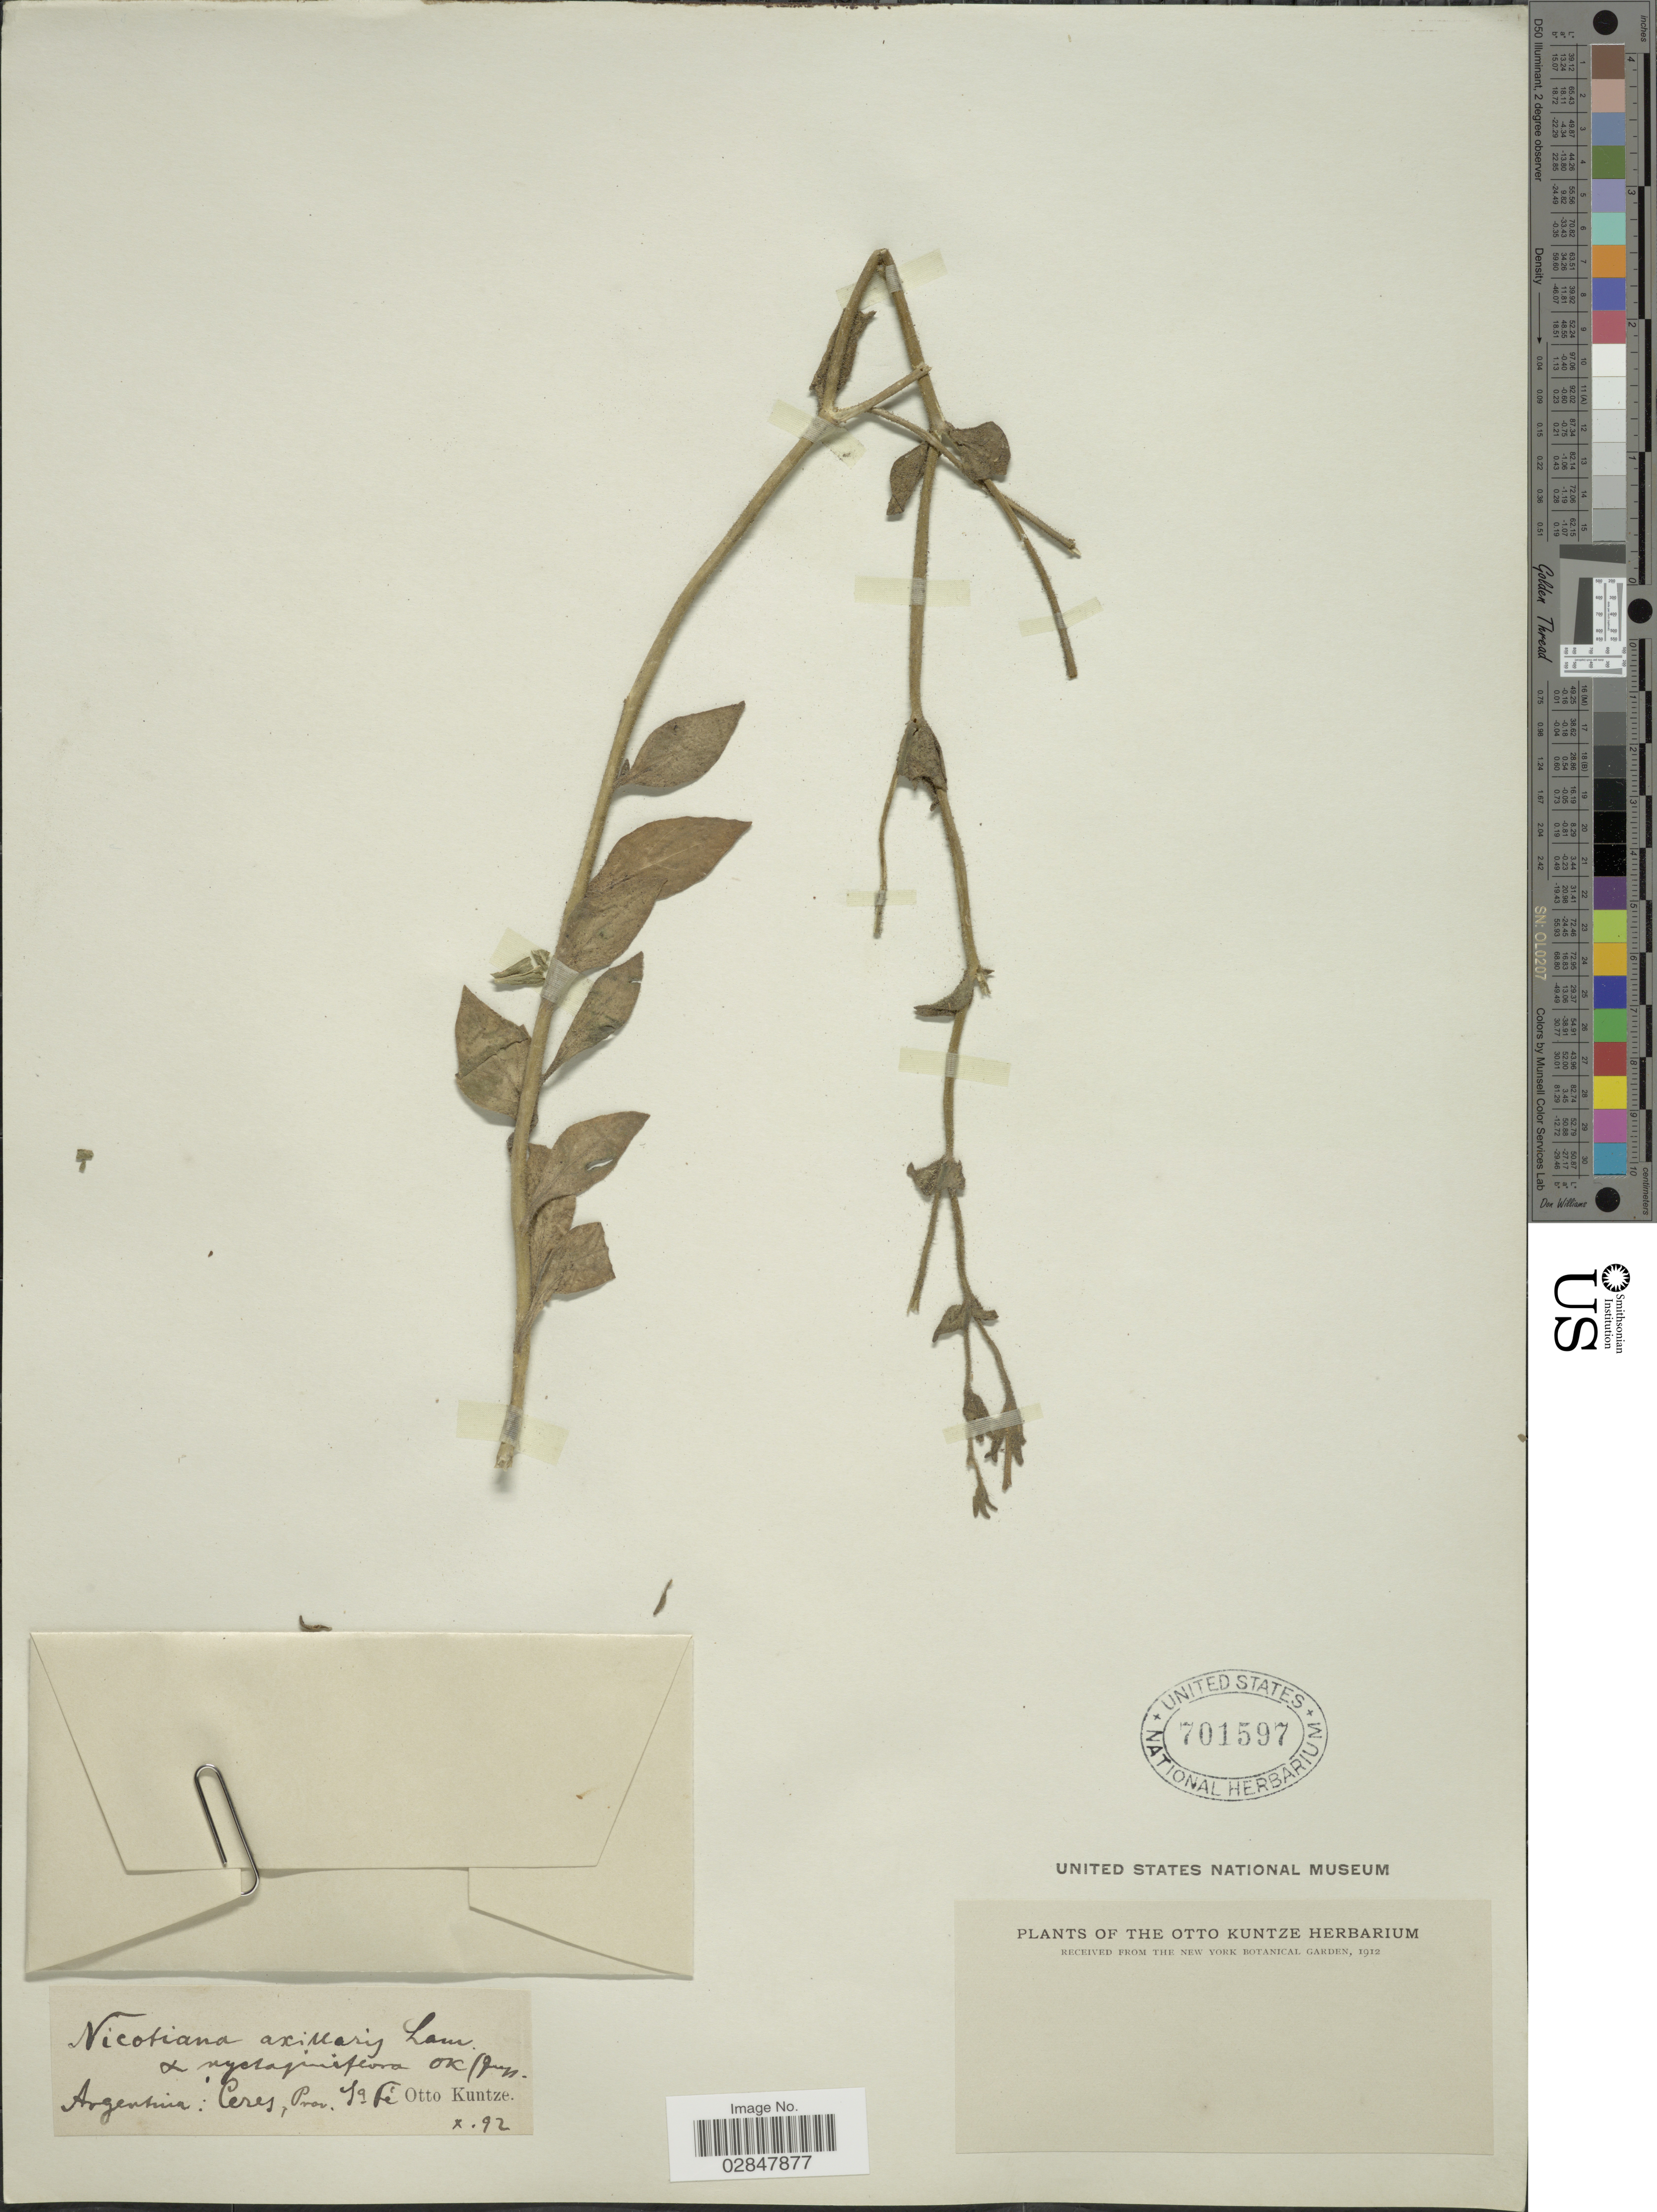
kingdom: Plantae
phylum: Tracheophyta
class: Magnoliopsida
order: Solanales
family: Solanaceae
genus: Petunia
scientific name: Petunia axillaris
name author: (Lam.) Britton, Stearns & Poggenb.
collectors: C.E.O. Kuntze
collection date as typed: Transcribed d/m/y: /10/92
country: Argentina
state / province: Santa Fe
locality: Ceres, Prov. Sa Fé.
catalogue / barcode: US 701597